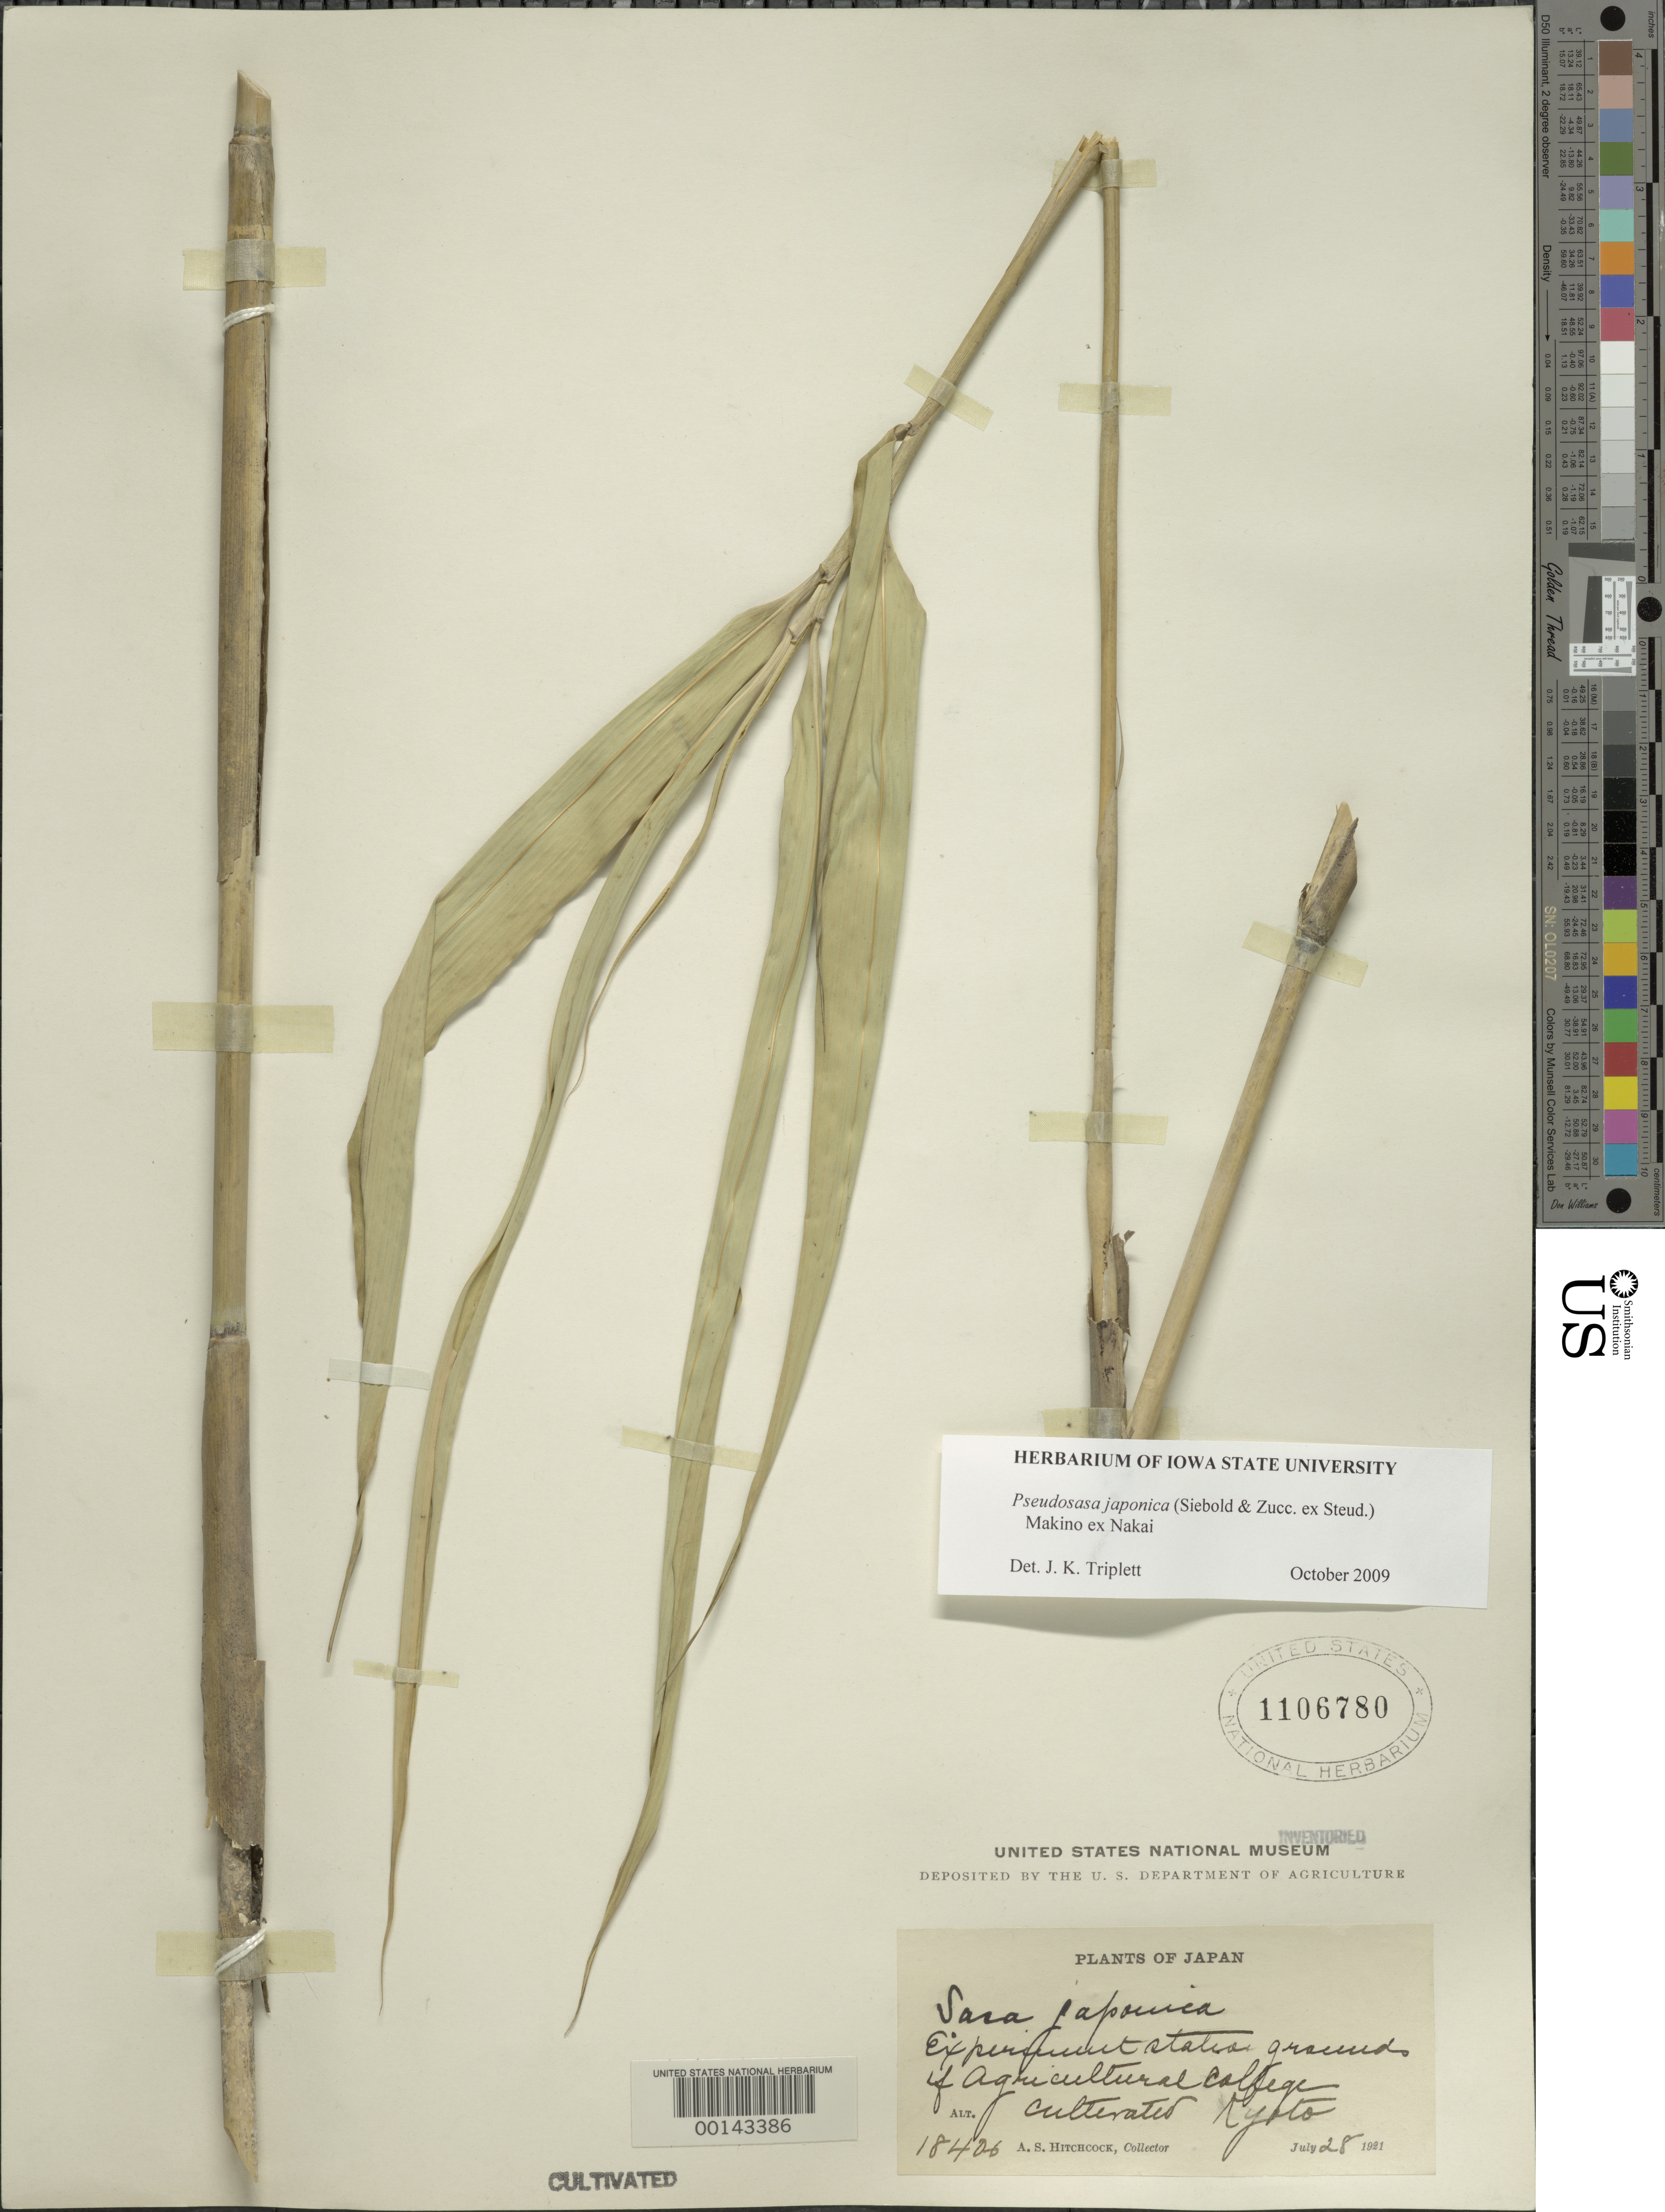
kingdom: Plantae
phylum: Tracheophyta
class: Liliopsida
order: Poales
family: Poaceae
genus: Pseudosasa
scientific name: Pseudosasa japonica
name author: (Siebold & Zucc. ex Steud.) Makino ex Nakai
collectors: A. S. Hitchcock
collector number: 18406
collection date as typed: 28 Jul 1921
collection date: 1921-07-28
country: Japan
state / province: Kyoto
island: Honshu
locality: Agricultural college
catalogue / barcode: US 1106780